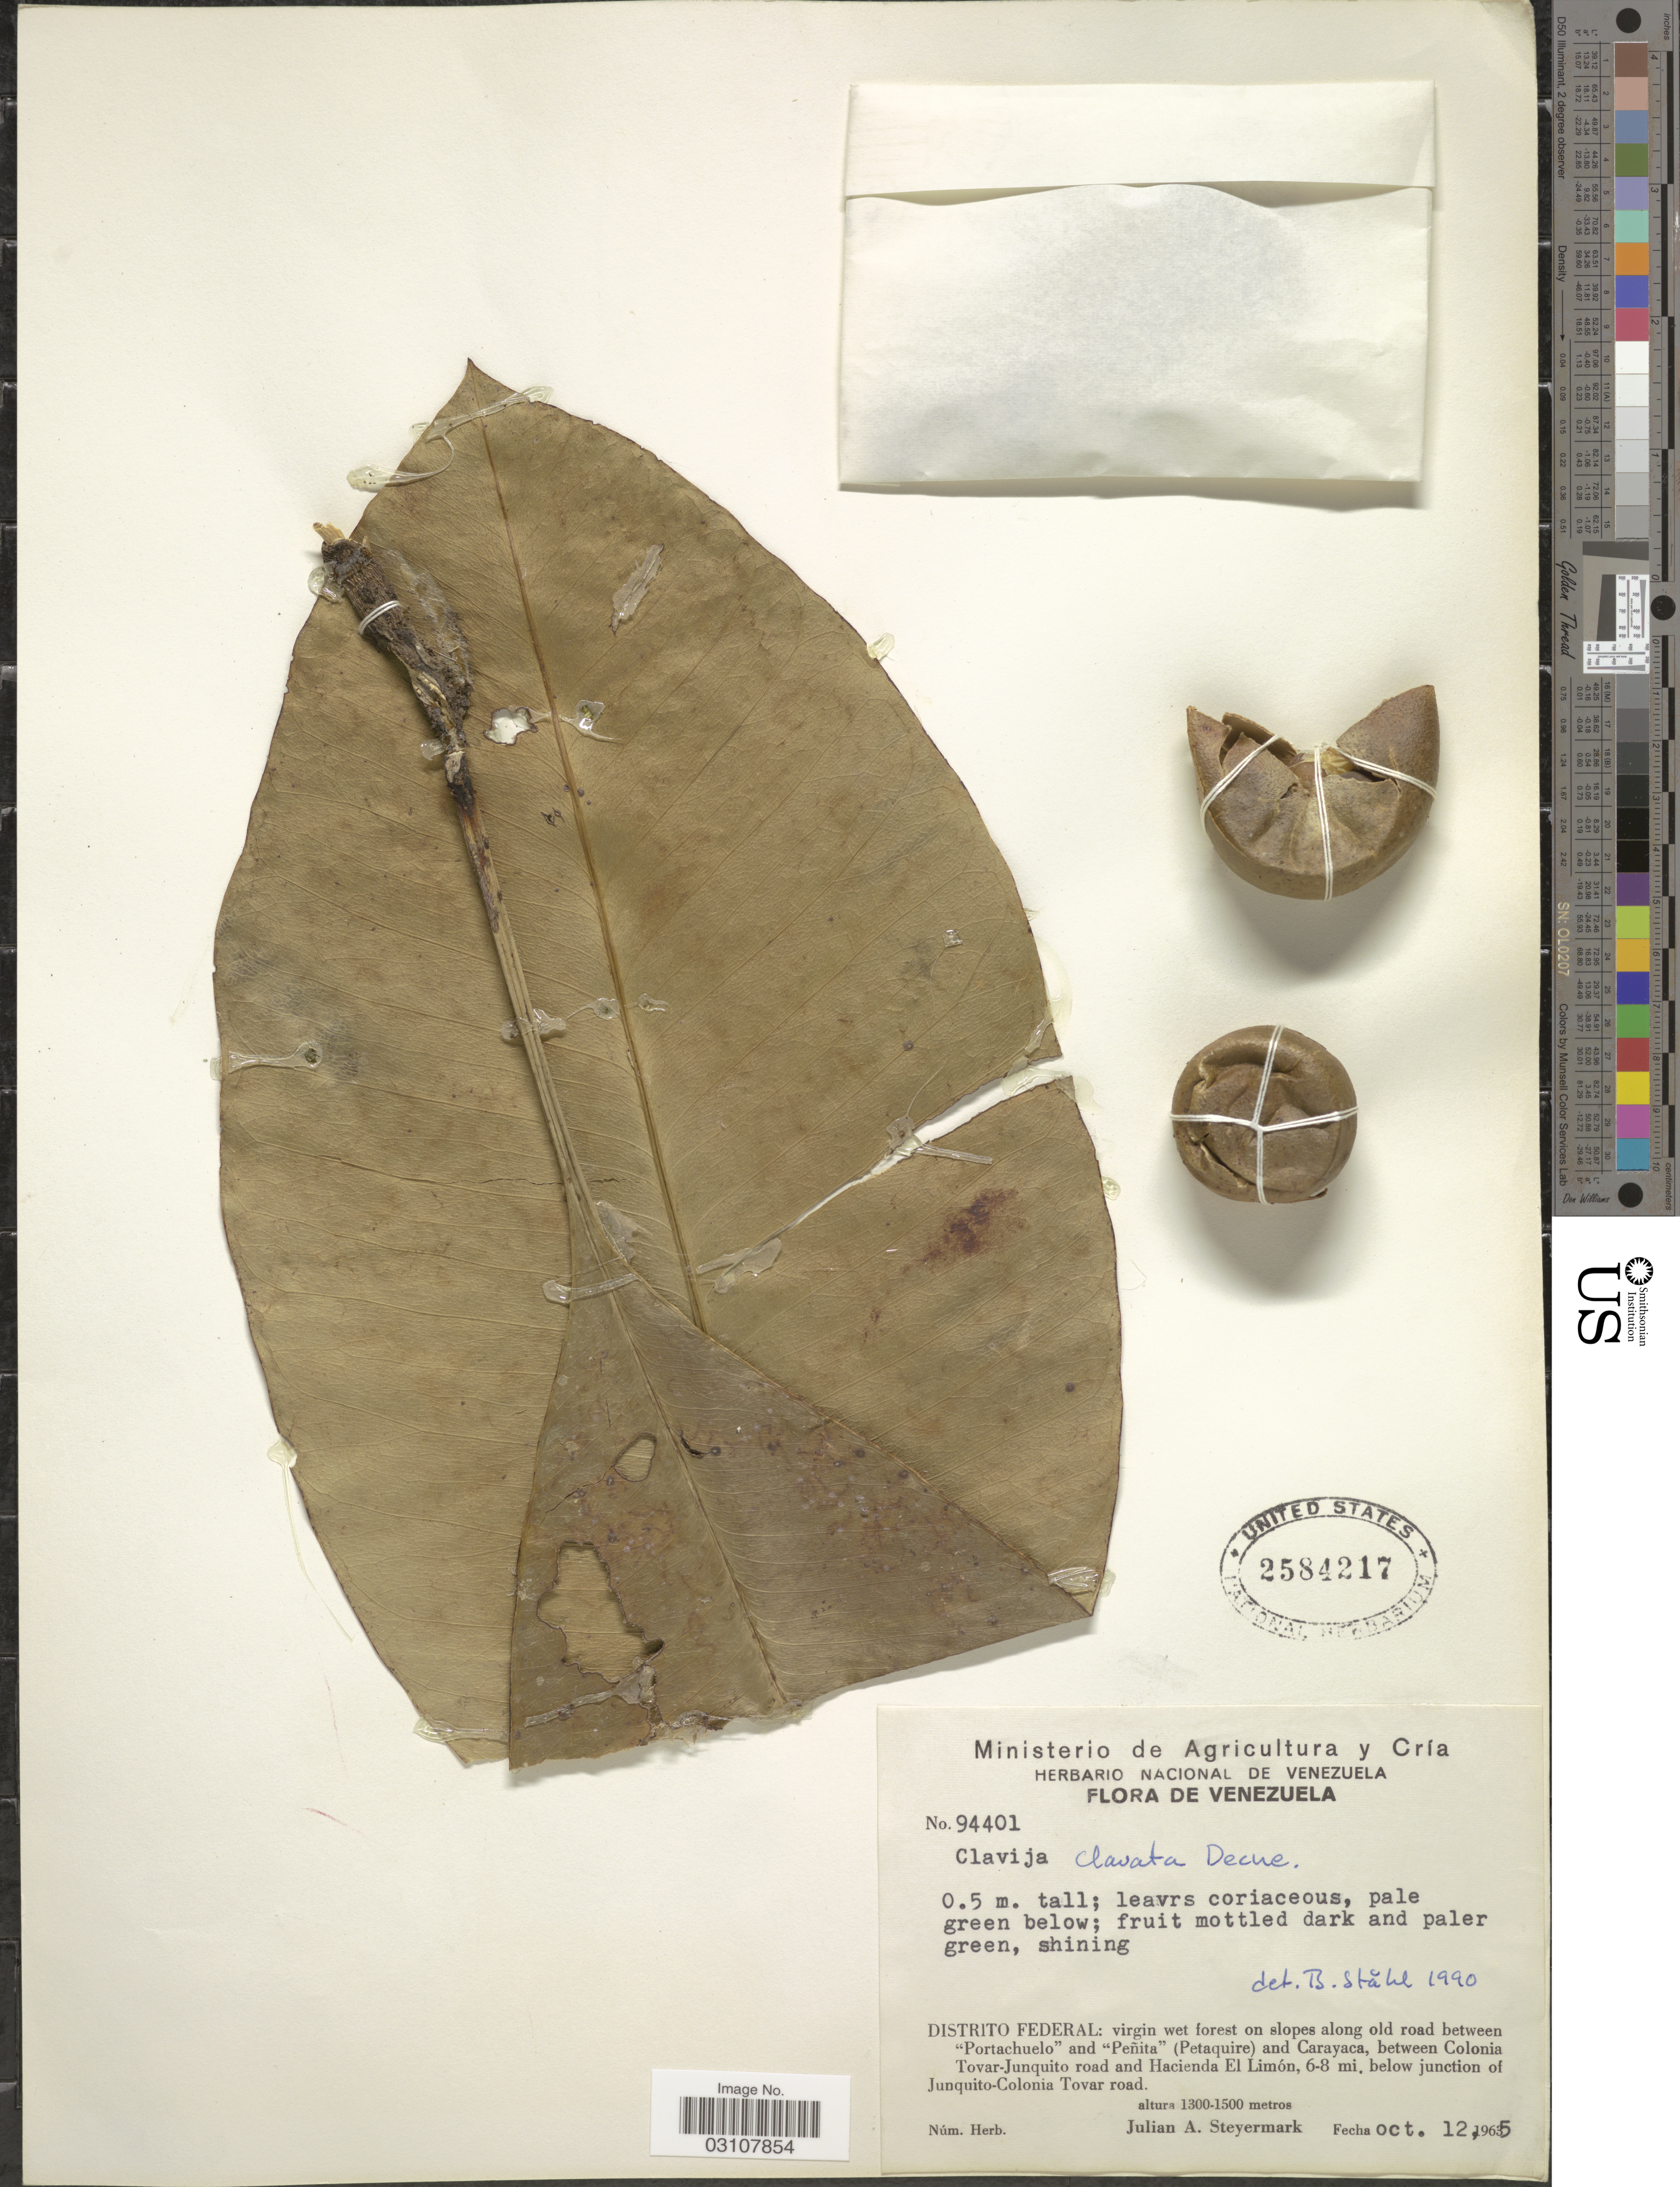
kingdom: Plantae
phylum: Tracheophyta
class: Magnoliopsida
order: Ericales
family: Primulaceae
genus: Clavija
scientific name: Clavija clavata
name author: Decne.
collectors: J. Steyermark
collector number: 94401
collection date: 1965-10-12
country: Venezuela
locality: Distrito Federal: virgin wet forest on slopes along old road between "Portachuelo" and "Peñita" (Petaquire) and Carayaca, between Colonia Tovar-Junquito road and Hacienda El Limón, 6-8 mi. below junction of Junquito-Colonia Tovar road.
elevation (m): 1300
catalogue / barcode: US 2584217